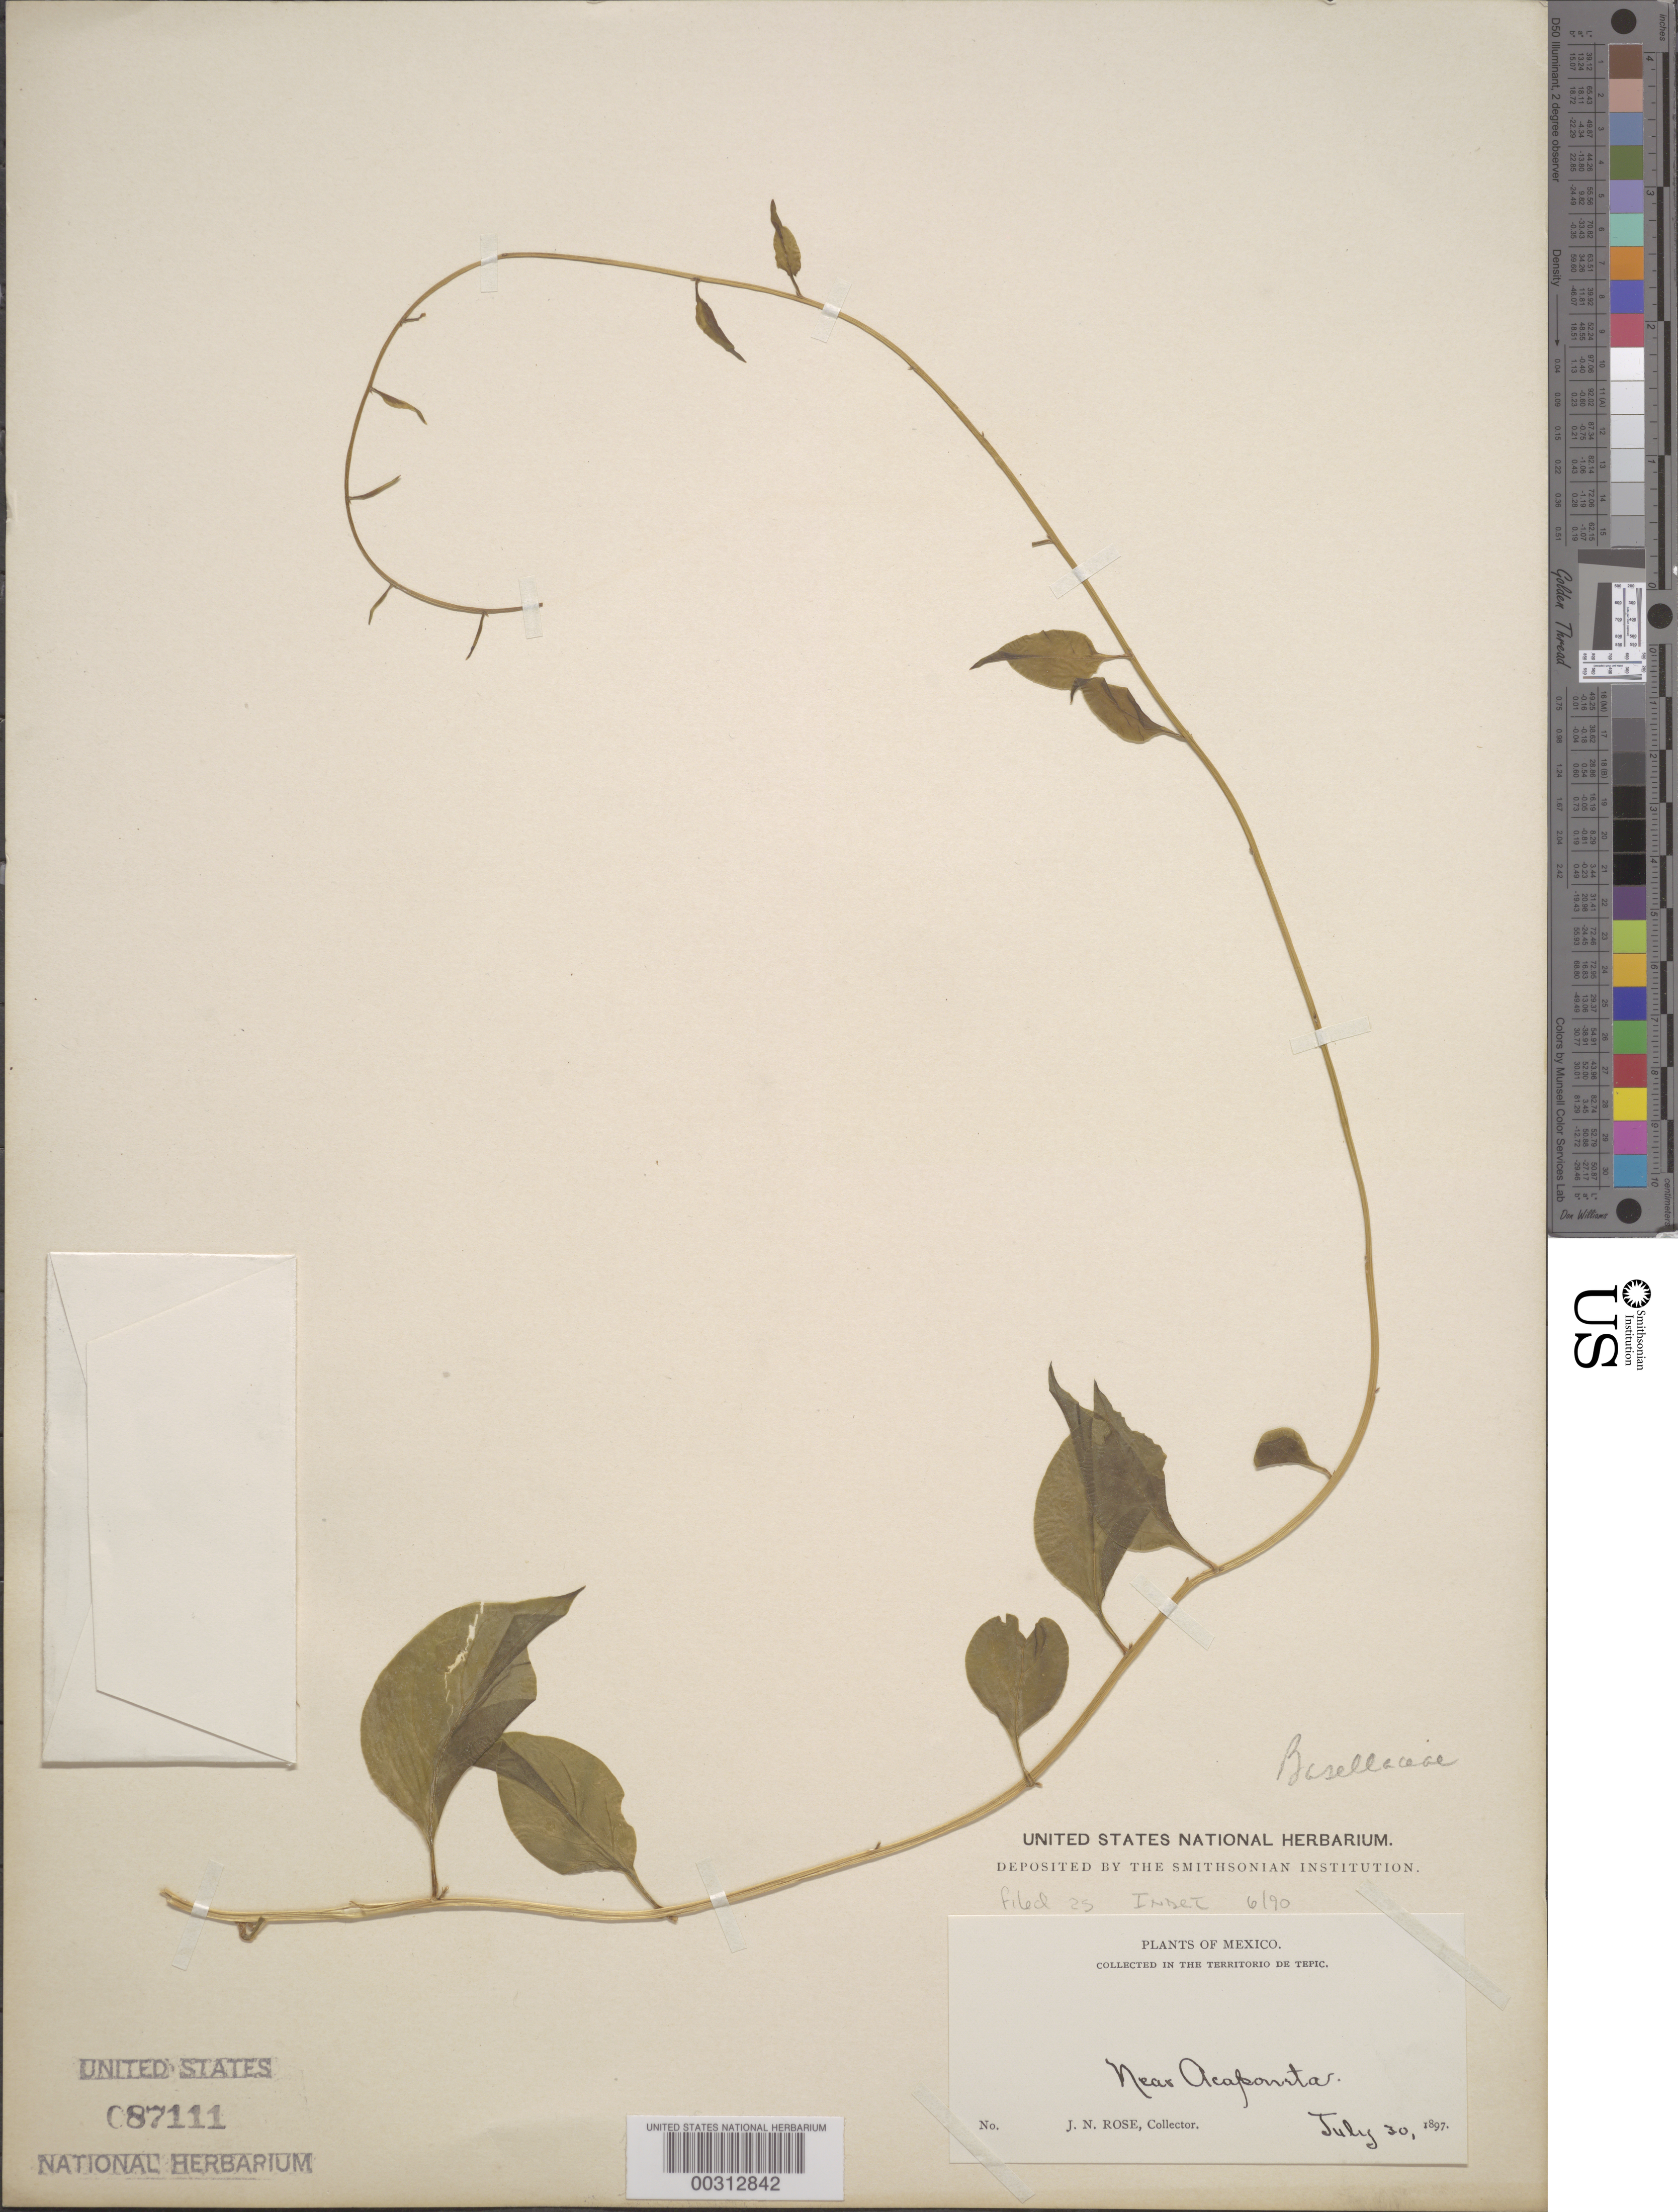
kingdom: Plantae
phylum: Tracheophyta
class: Magnoliopsida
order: Caryophyllales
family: Basellaceae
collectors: J. N. Rose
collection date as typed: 29 Jul 1897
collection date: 1897-07-29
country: Mexico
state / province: Nayarit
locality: Tepic, near Acaponeta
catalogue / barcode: US 87111